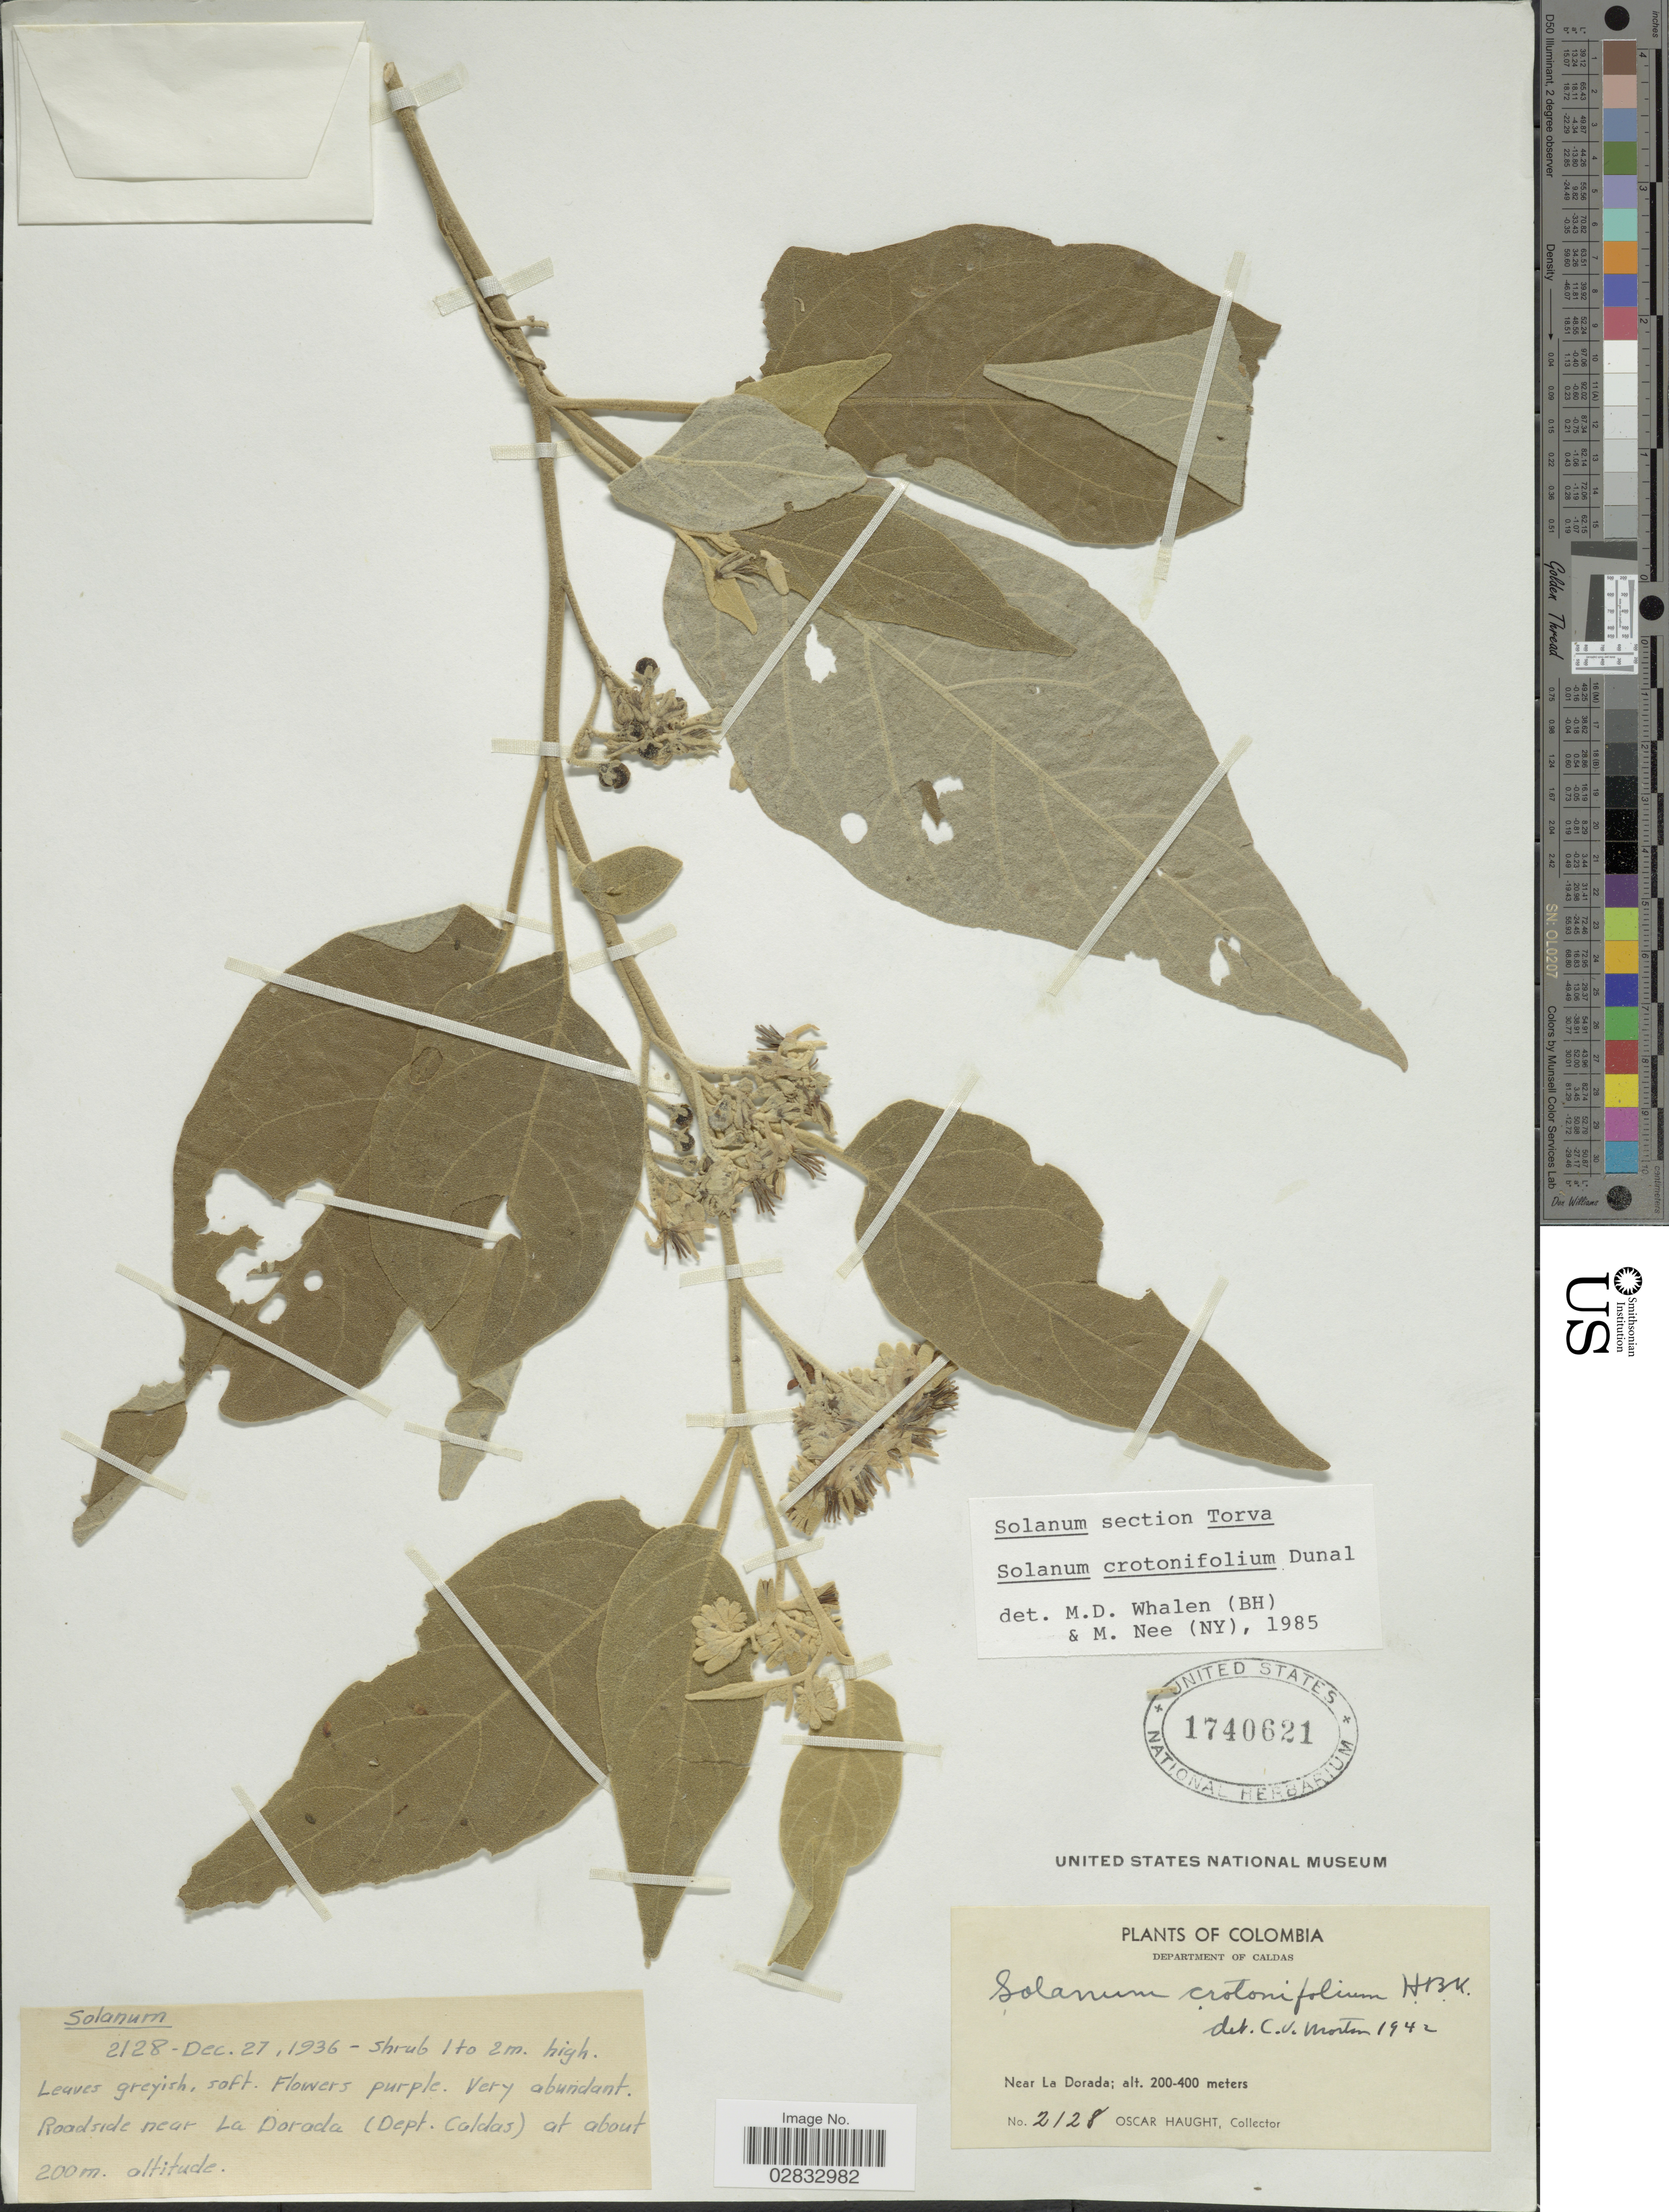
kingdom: Plantae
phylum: Tracheophyta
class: Magnoliopsida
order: Solanales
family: Solanaceae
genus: Solanum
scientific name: Solanum crotonifolium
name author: Dunal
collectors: O. Haught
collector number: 2128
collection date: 1936-12-27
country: Colombia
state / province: Caldas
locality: Roadside near La Dorada. Department of Caldas.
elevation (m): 200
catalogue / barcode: US 1740621